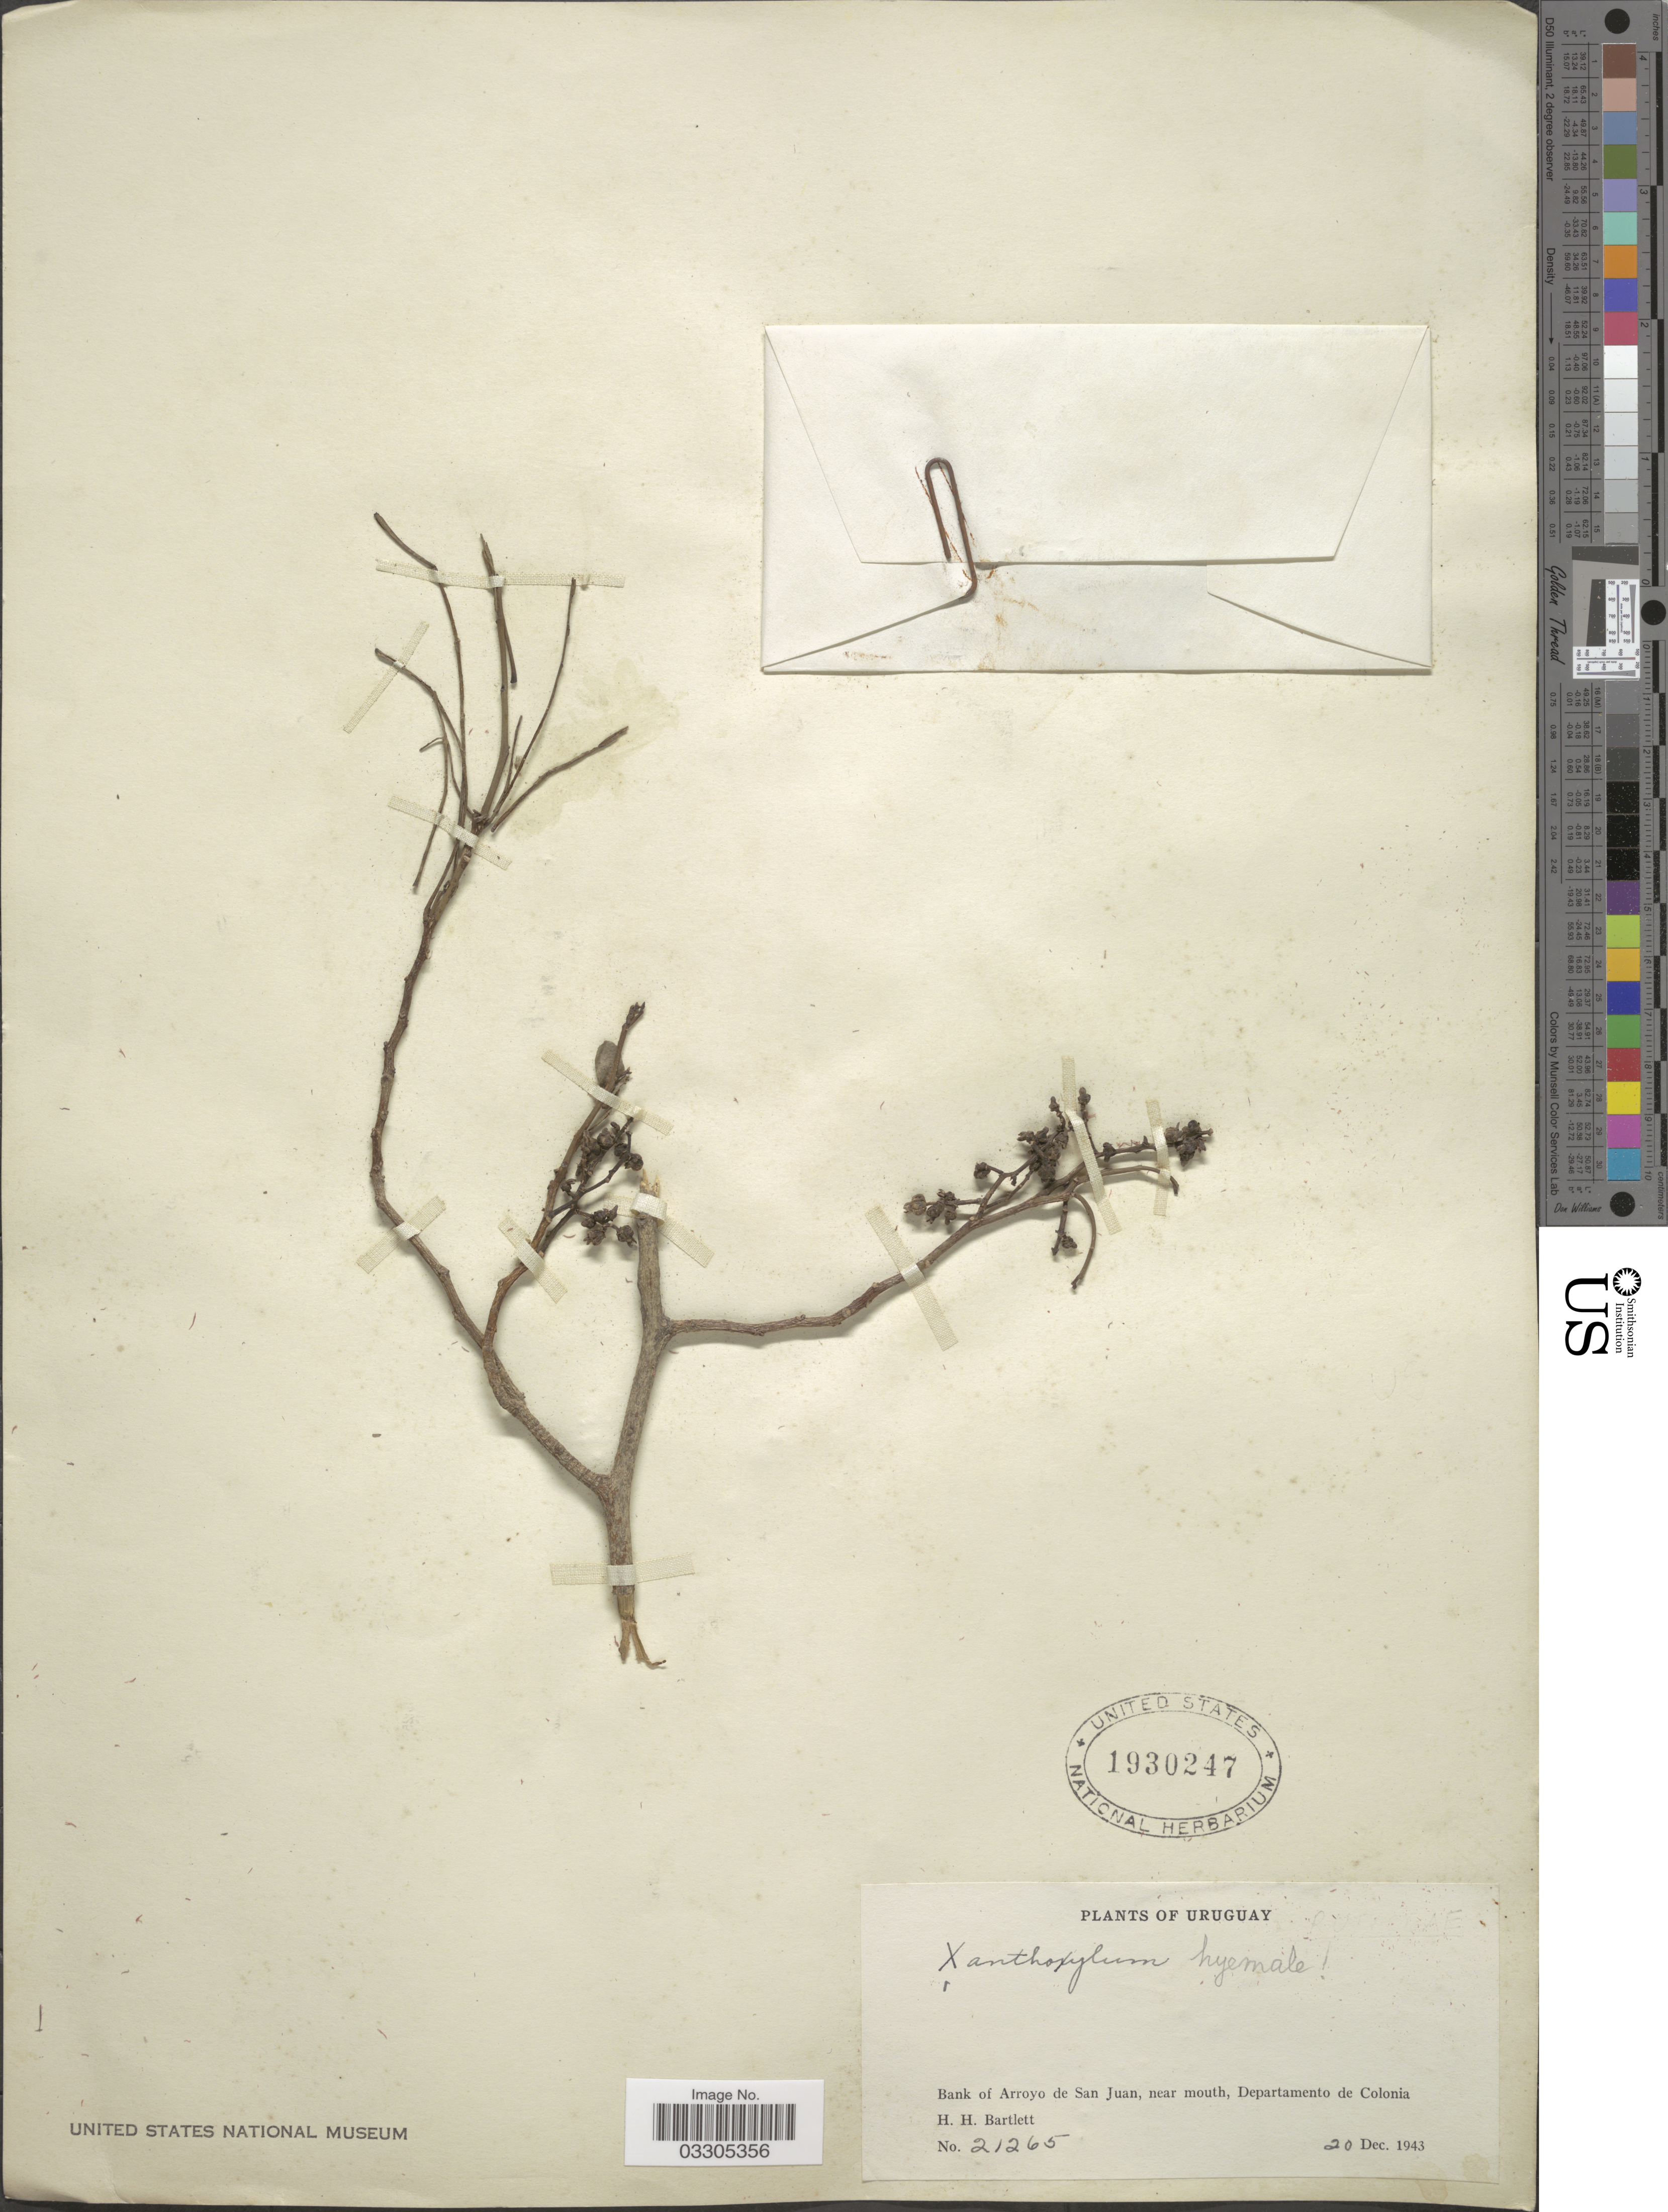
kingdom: Plantae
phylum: Tracheophyta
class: Magnoliopsida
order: Sapindales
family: Rutaceae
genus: Zanthoxylum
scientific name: Zanthoxylum hiemalis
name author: A. St.-Hil.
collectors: H. H. Bartlett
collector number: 21265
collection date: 1943-12-20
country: Uruguay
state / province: Colonia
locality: Bank of Arroyo de San Juan, near mouth, Departamento de Colonia.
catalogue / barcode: US 1930247